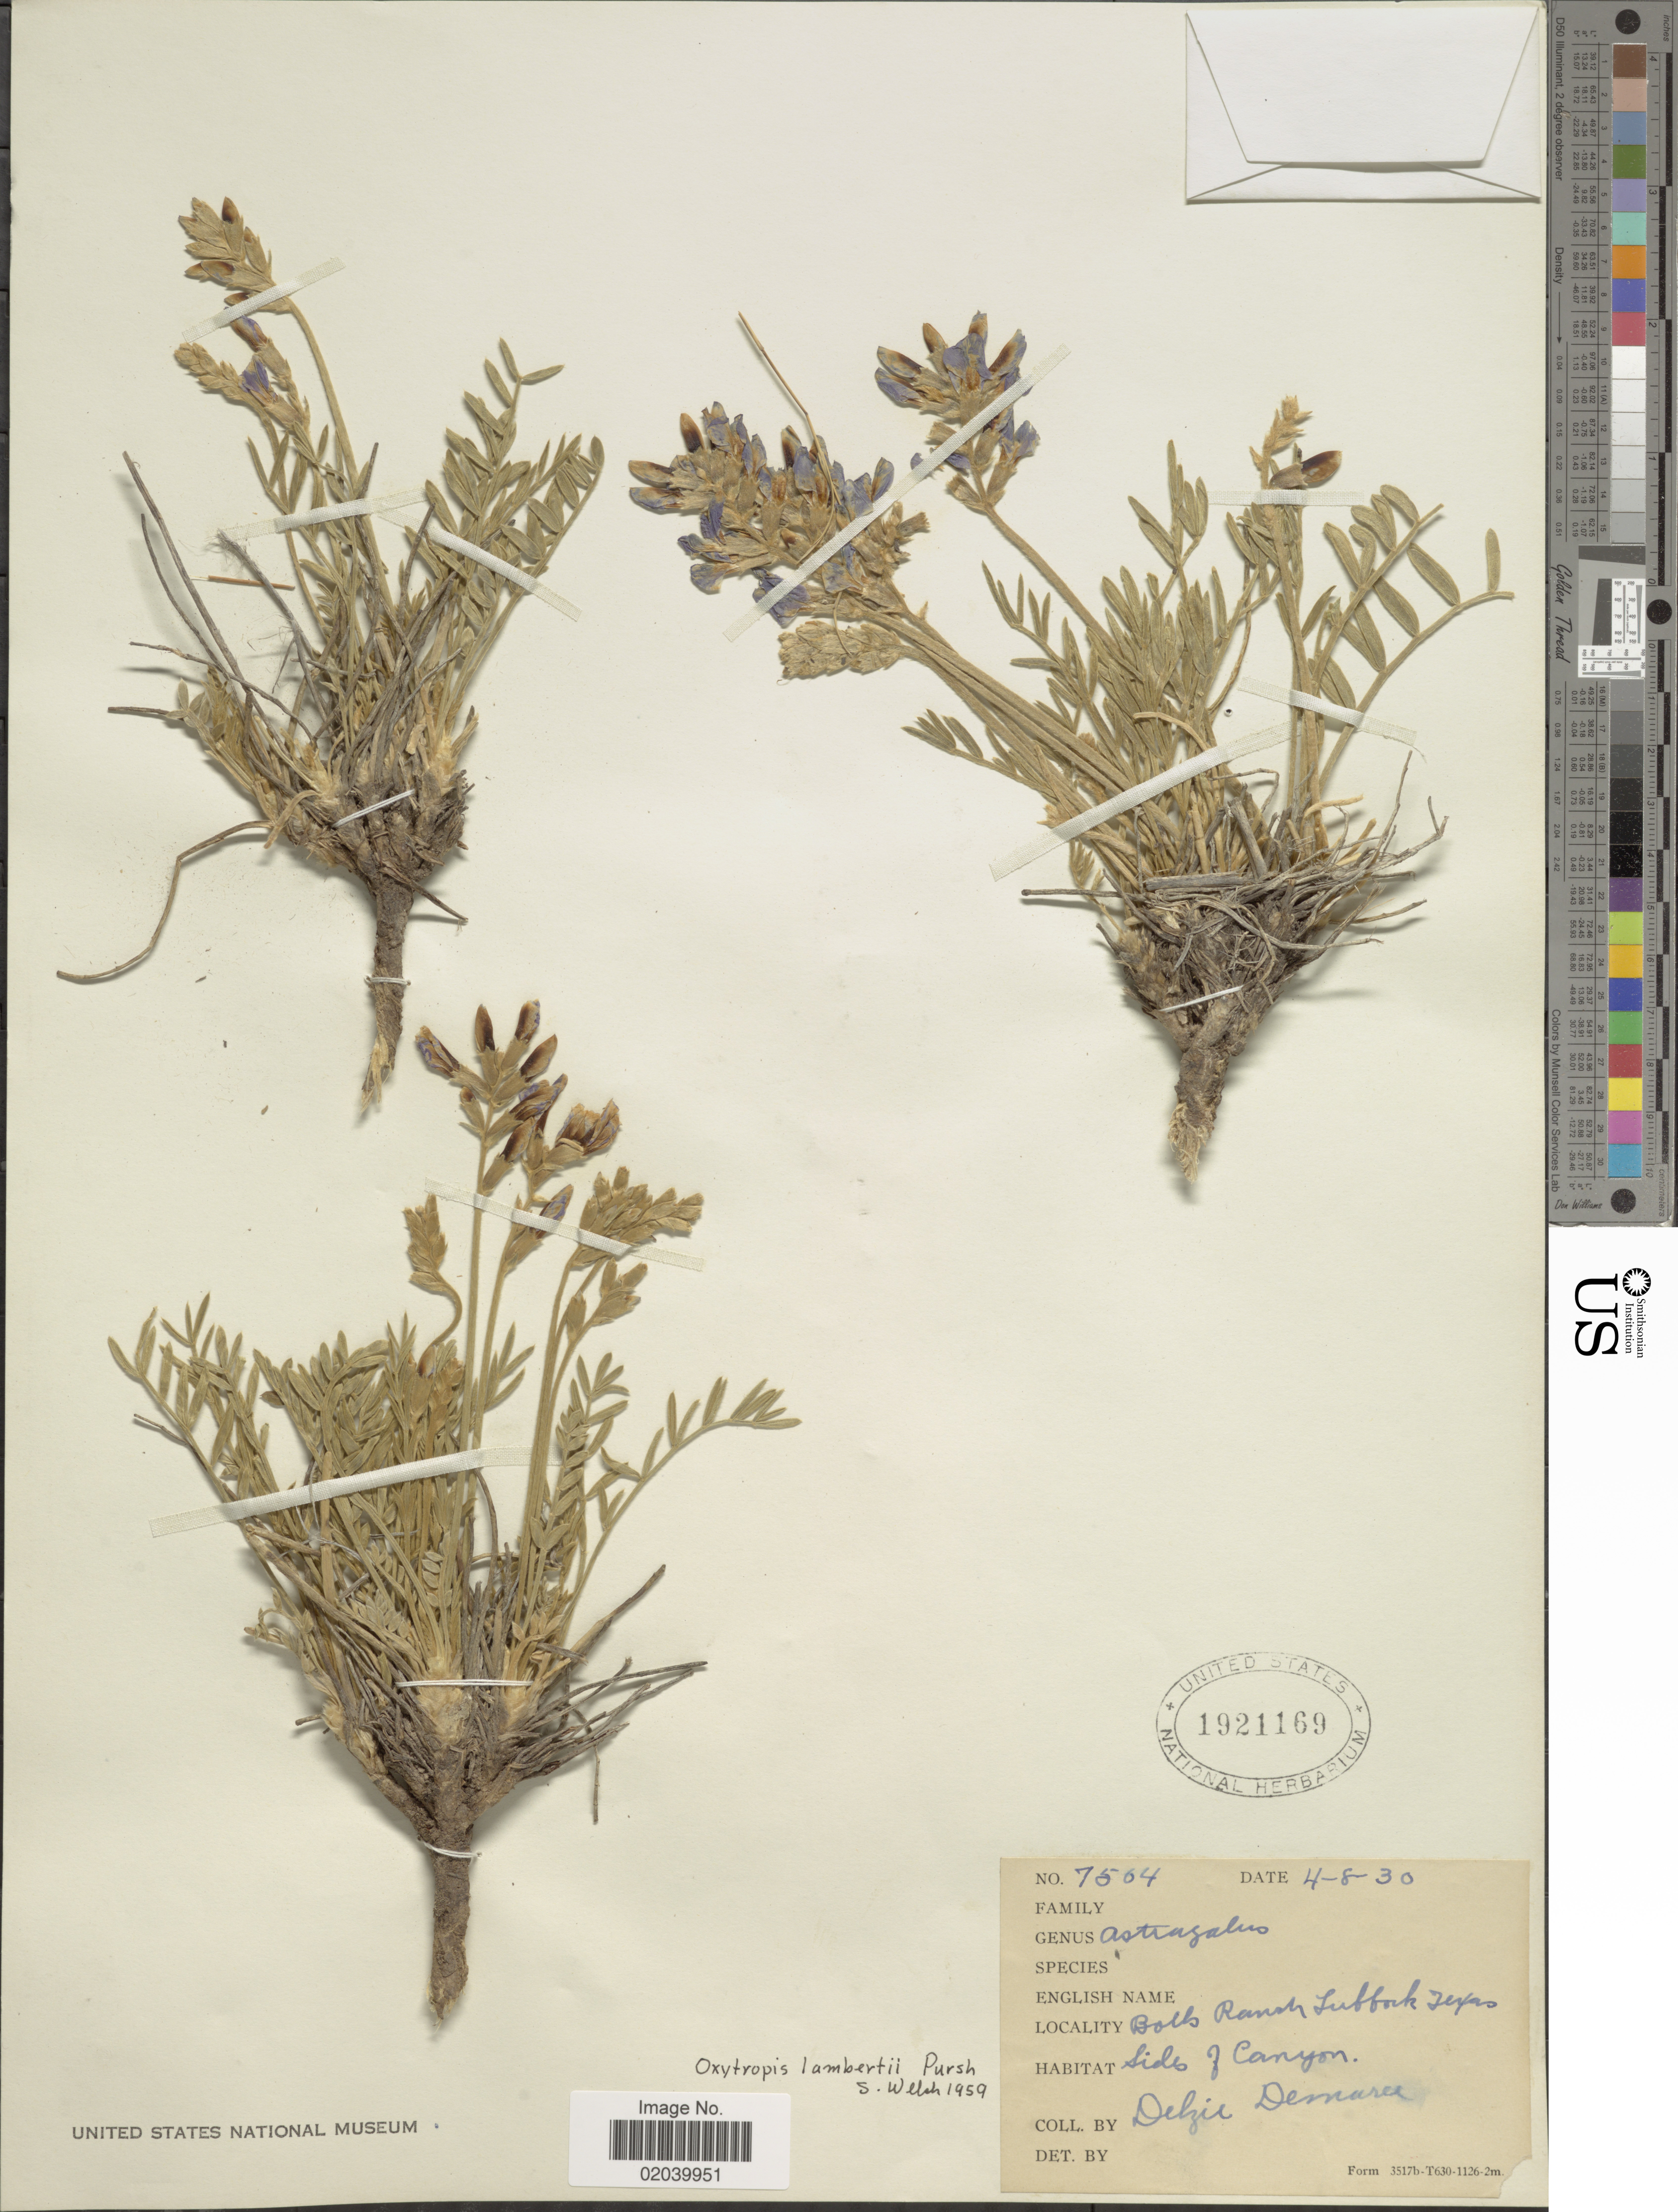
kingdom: Plantae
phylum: Tracheophyta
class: Magnoliopsida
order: Fabales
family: Fabaceae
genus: Oxytropis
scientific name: Oxytropis lambertii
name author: Pursh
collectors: D. Demaree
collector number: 7504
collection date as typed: Transcribed d/m/y: 8/4/30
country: United States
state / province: Texas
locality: Bolls Ranch, Lubbork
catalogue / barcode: US 1921169